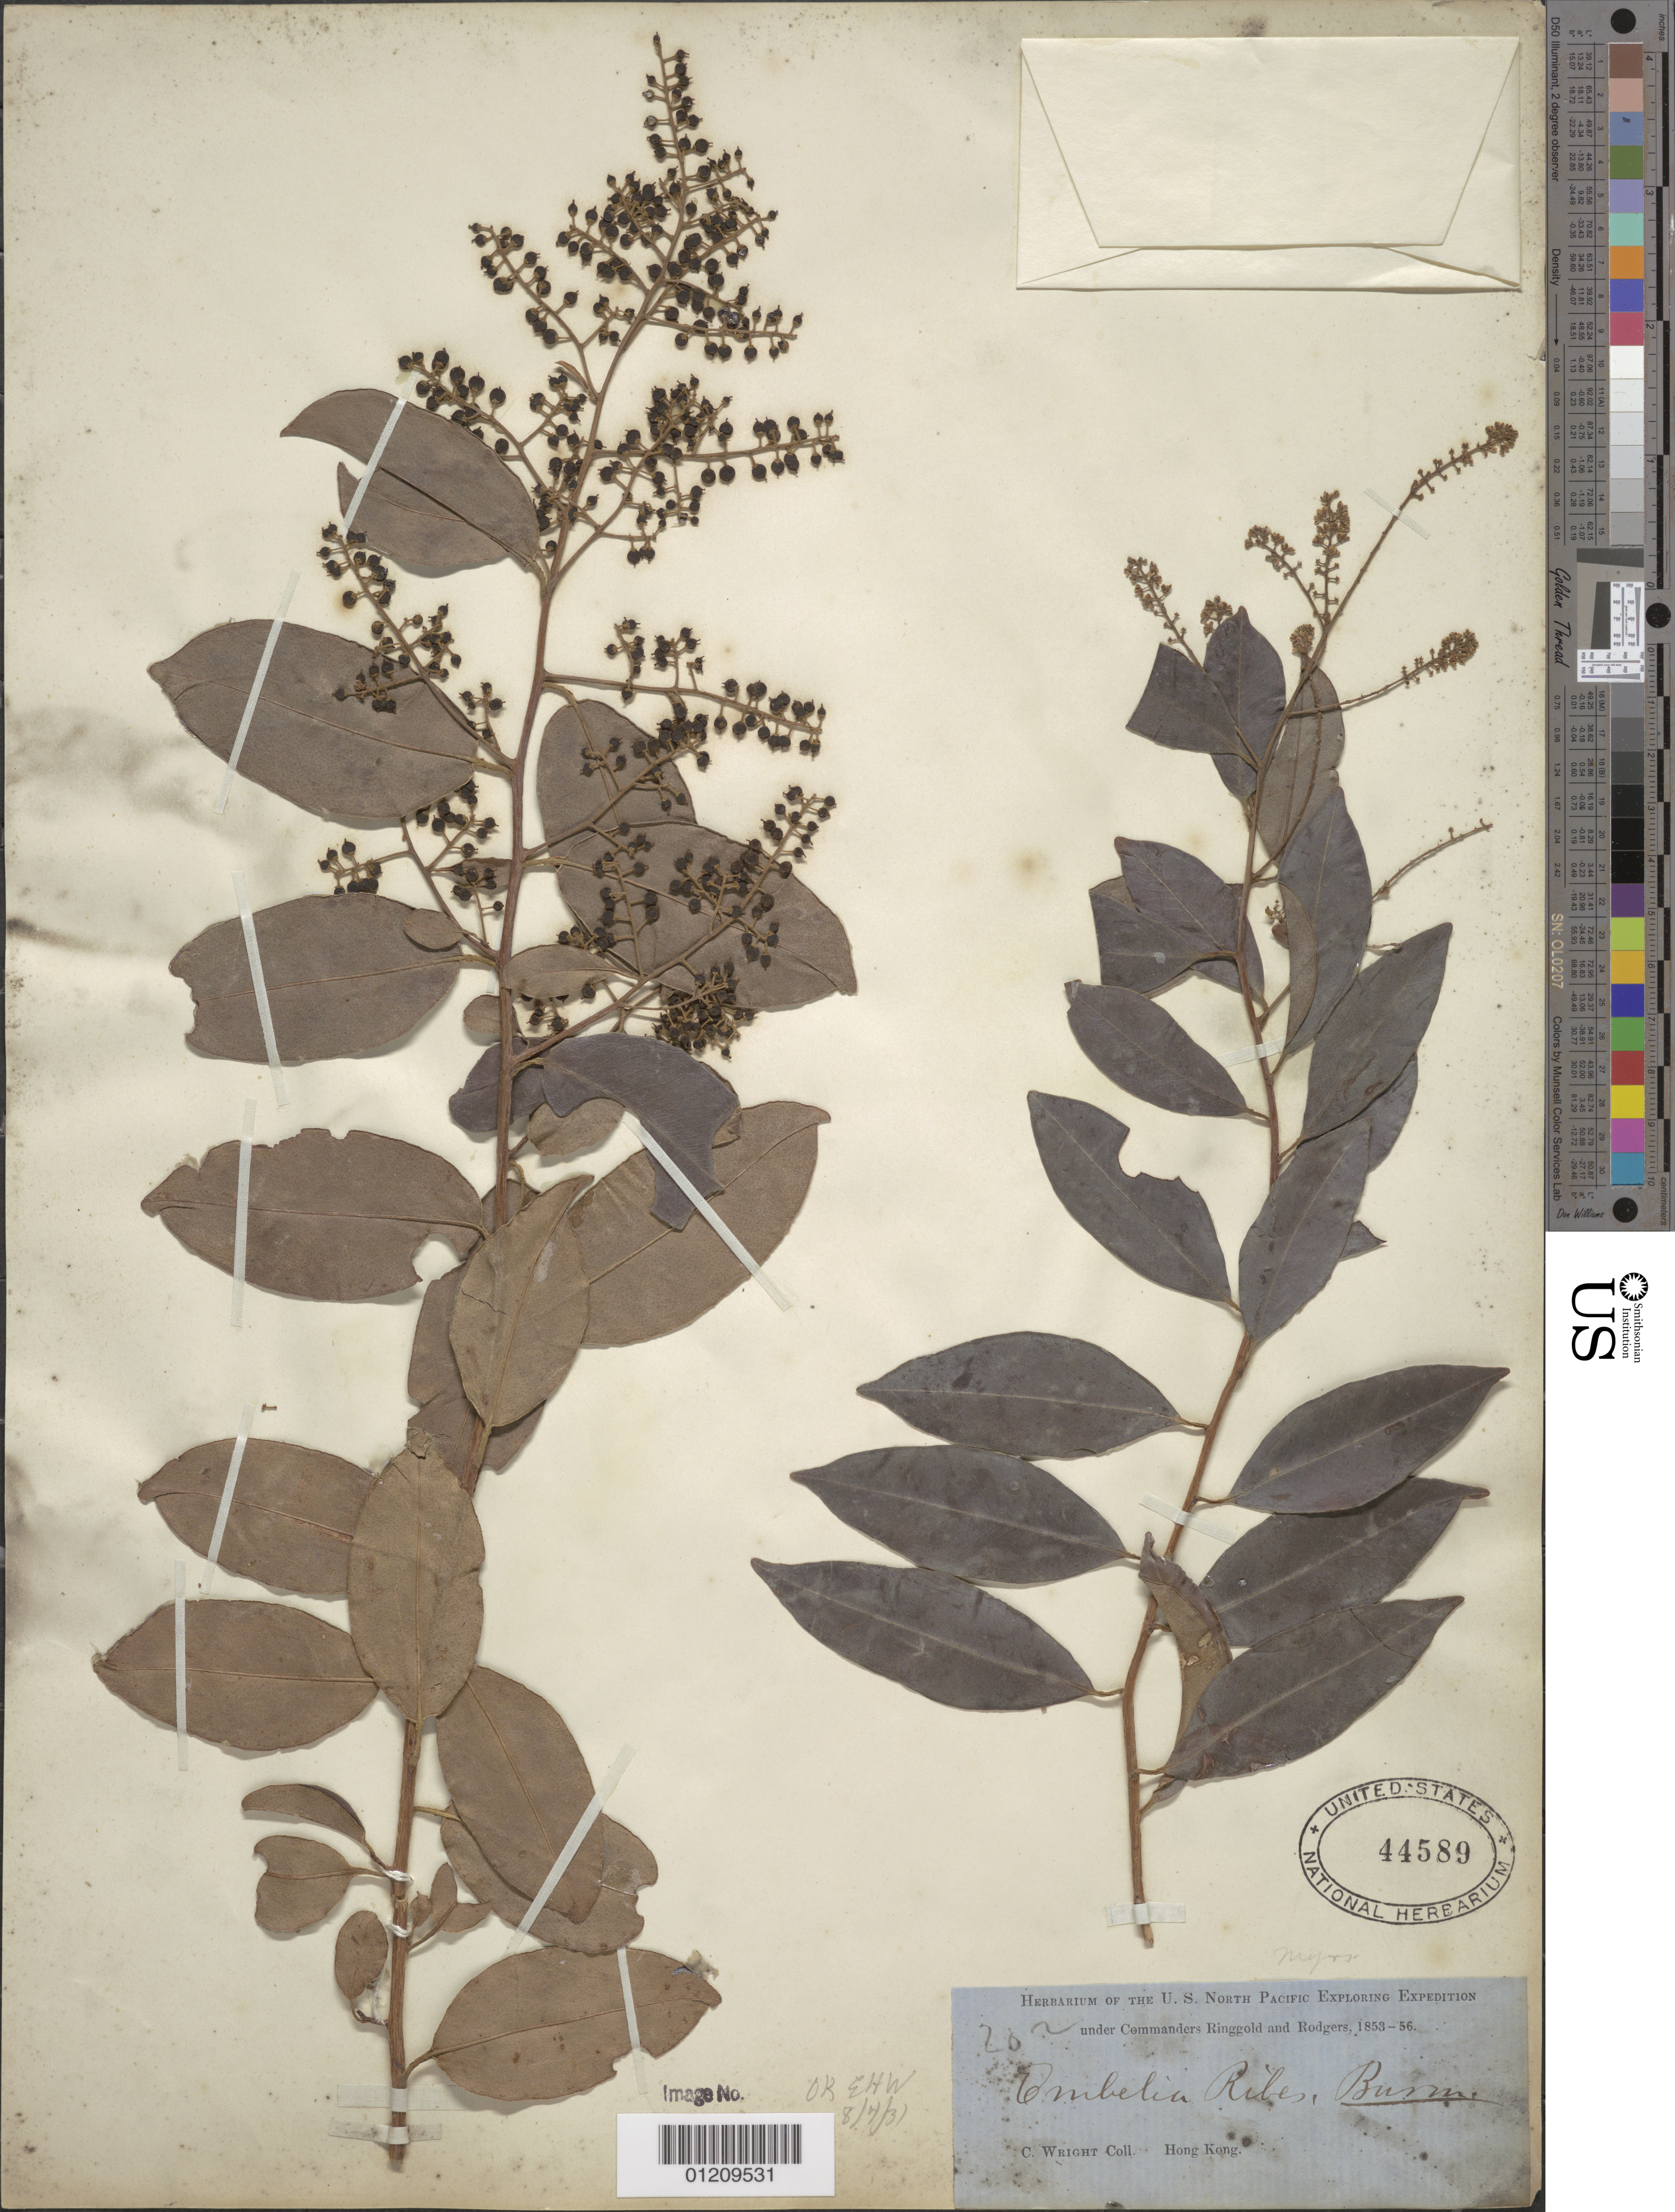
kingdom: Plantae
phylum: Tracheophyta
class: Magnoliopsida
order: Ericales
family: Primulaceae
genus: Embelia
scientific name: Embelia ribes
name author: Burm. f.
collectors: C. Wright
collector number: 202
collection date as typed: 1853 to -- -- 1856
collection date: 1853/1856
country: China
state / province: Hong Kong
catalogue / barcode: US 44589